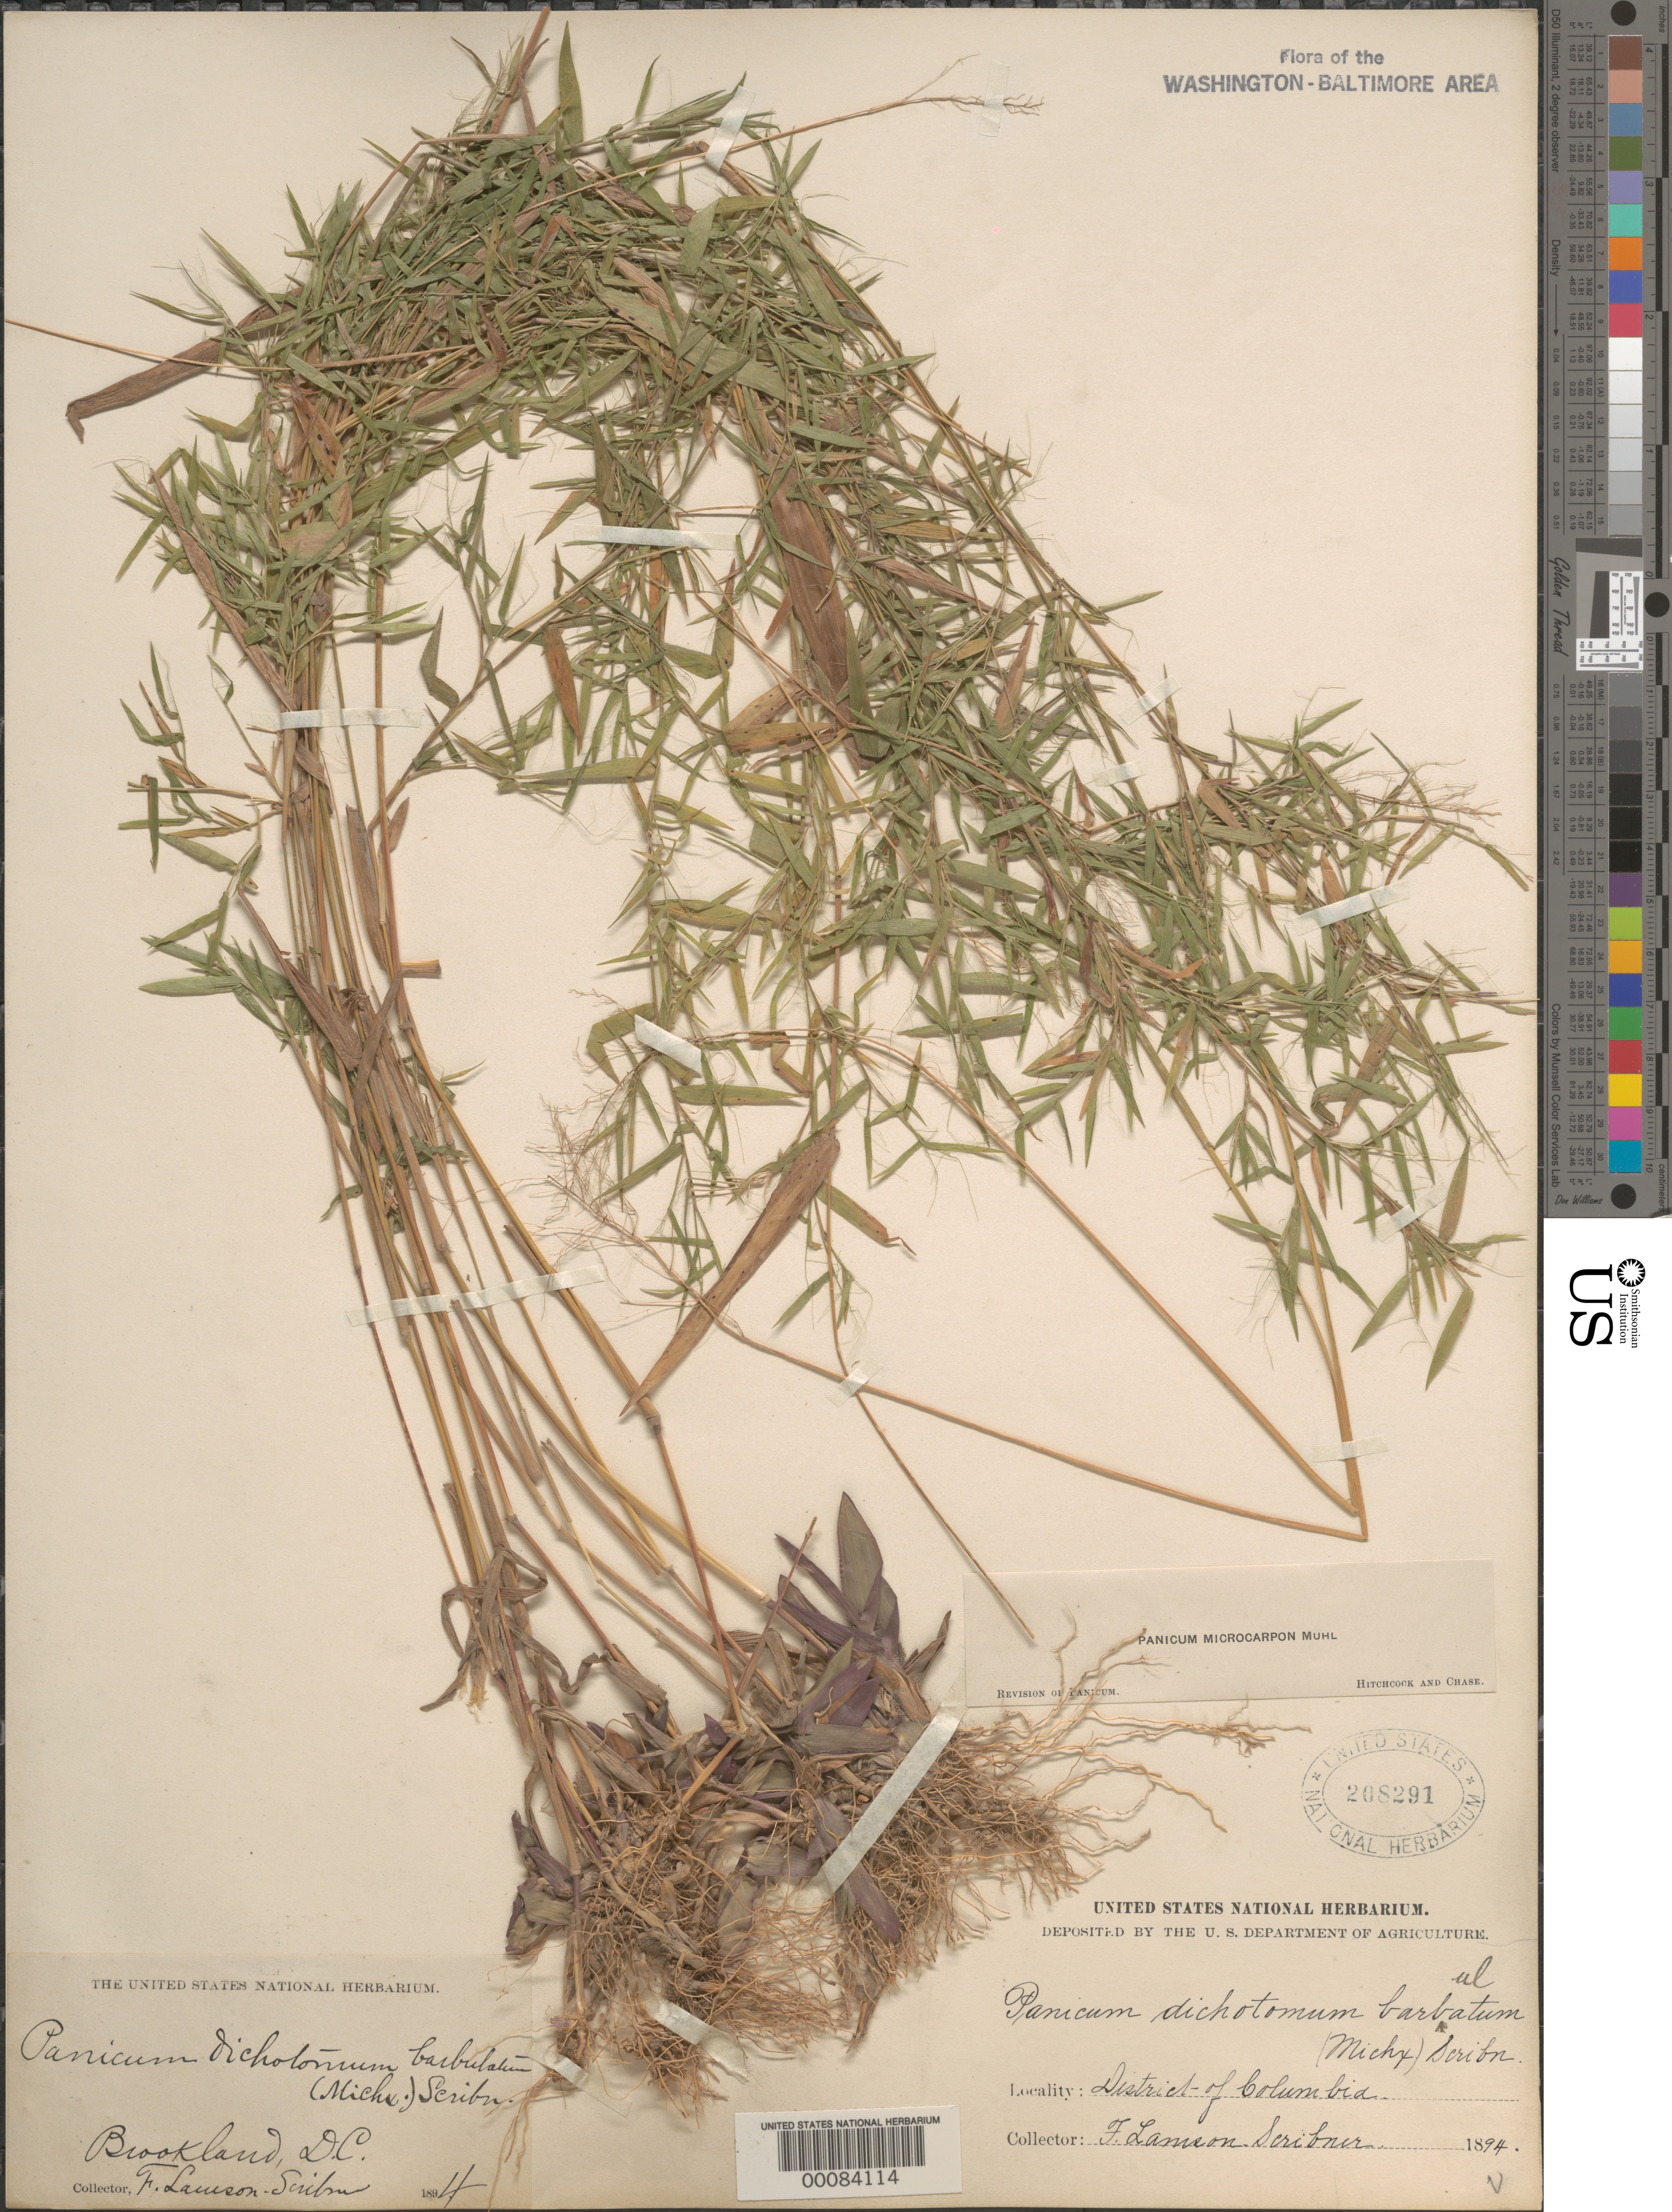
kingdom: Plantae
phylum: Tracheophyta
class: Liliopsida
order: Poales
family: Poaceae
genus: Dichanthelium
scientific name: Dichanthelium dichotomum var. dichotomum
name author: (L.) Gould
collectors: F. L. Scribner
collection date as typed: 1894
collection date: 1894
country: United States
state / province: District of Columbia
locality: Brookland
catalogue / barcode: US 208291